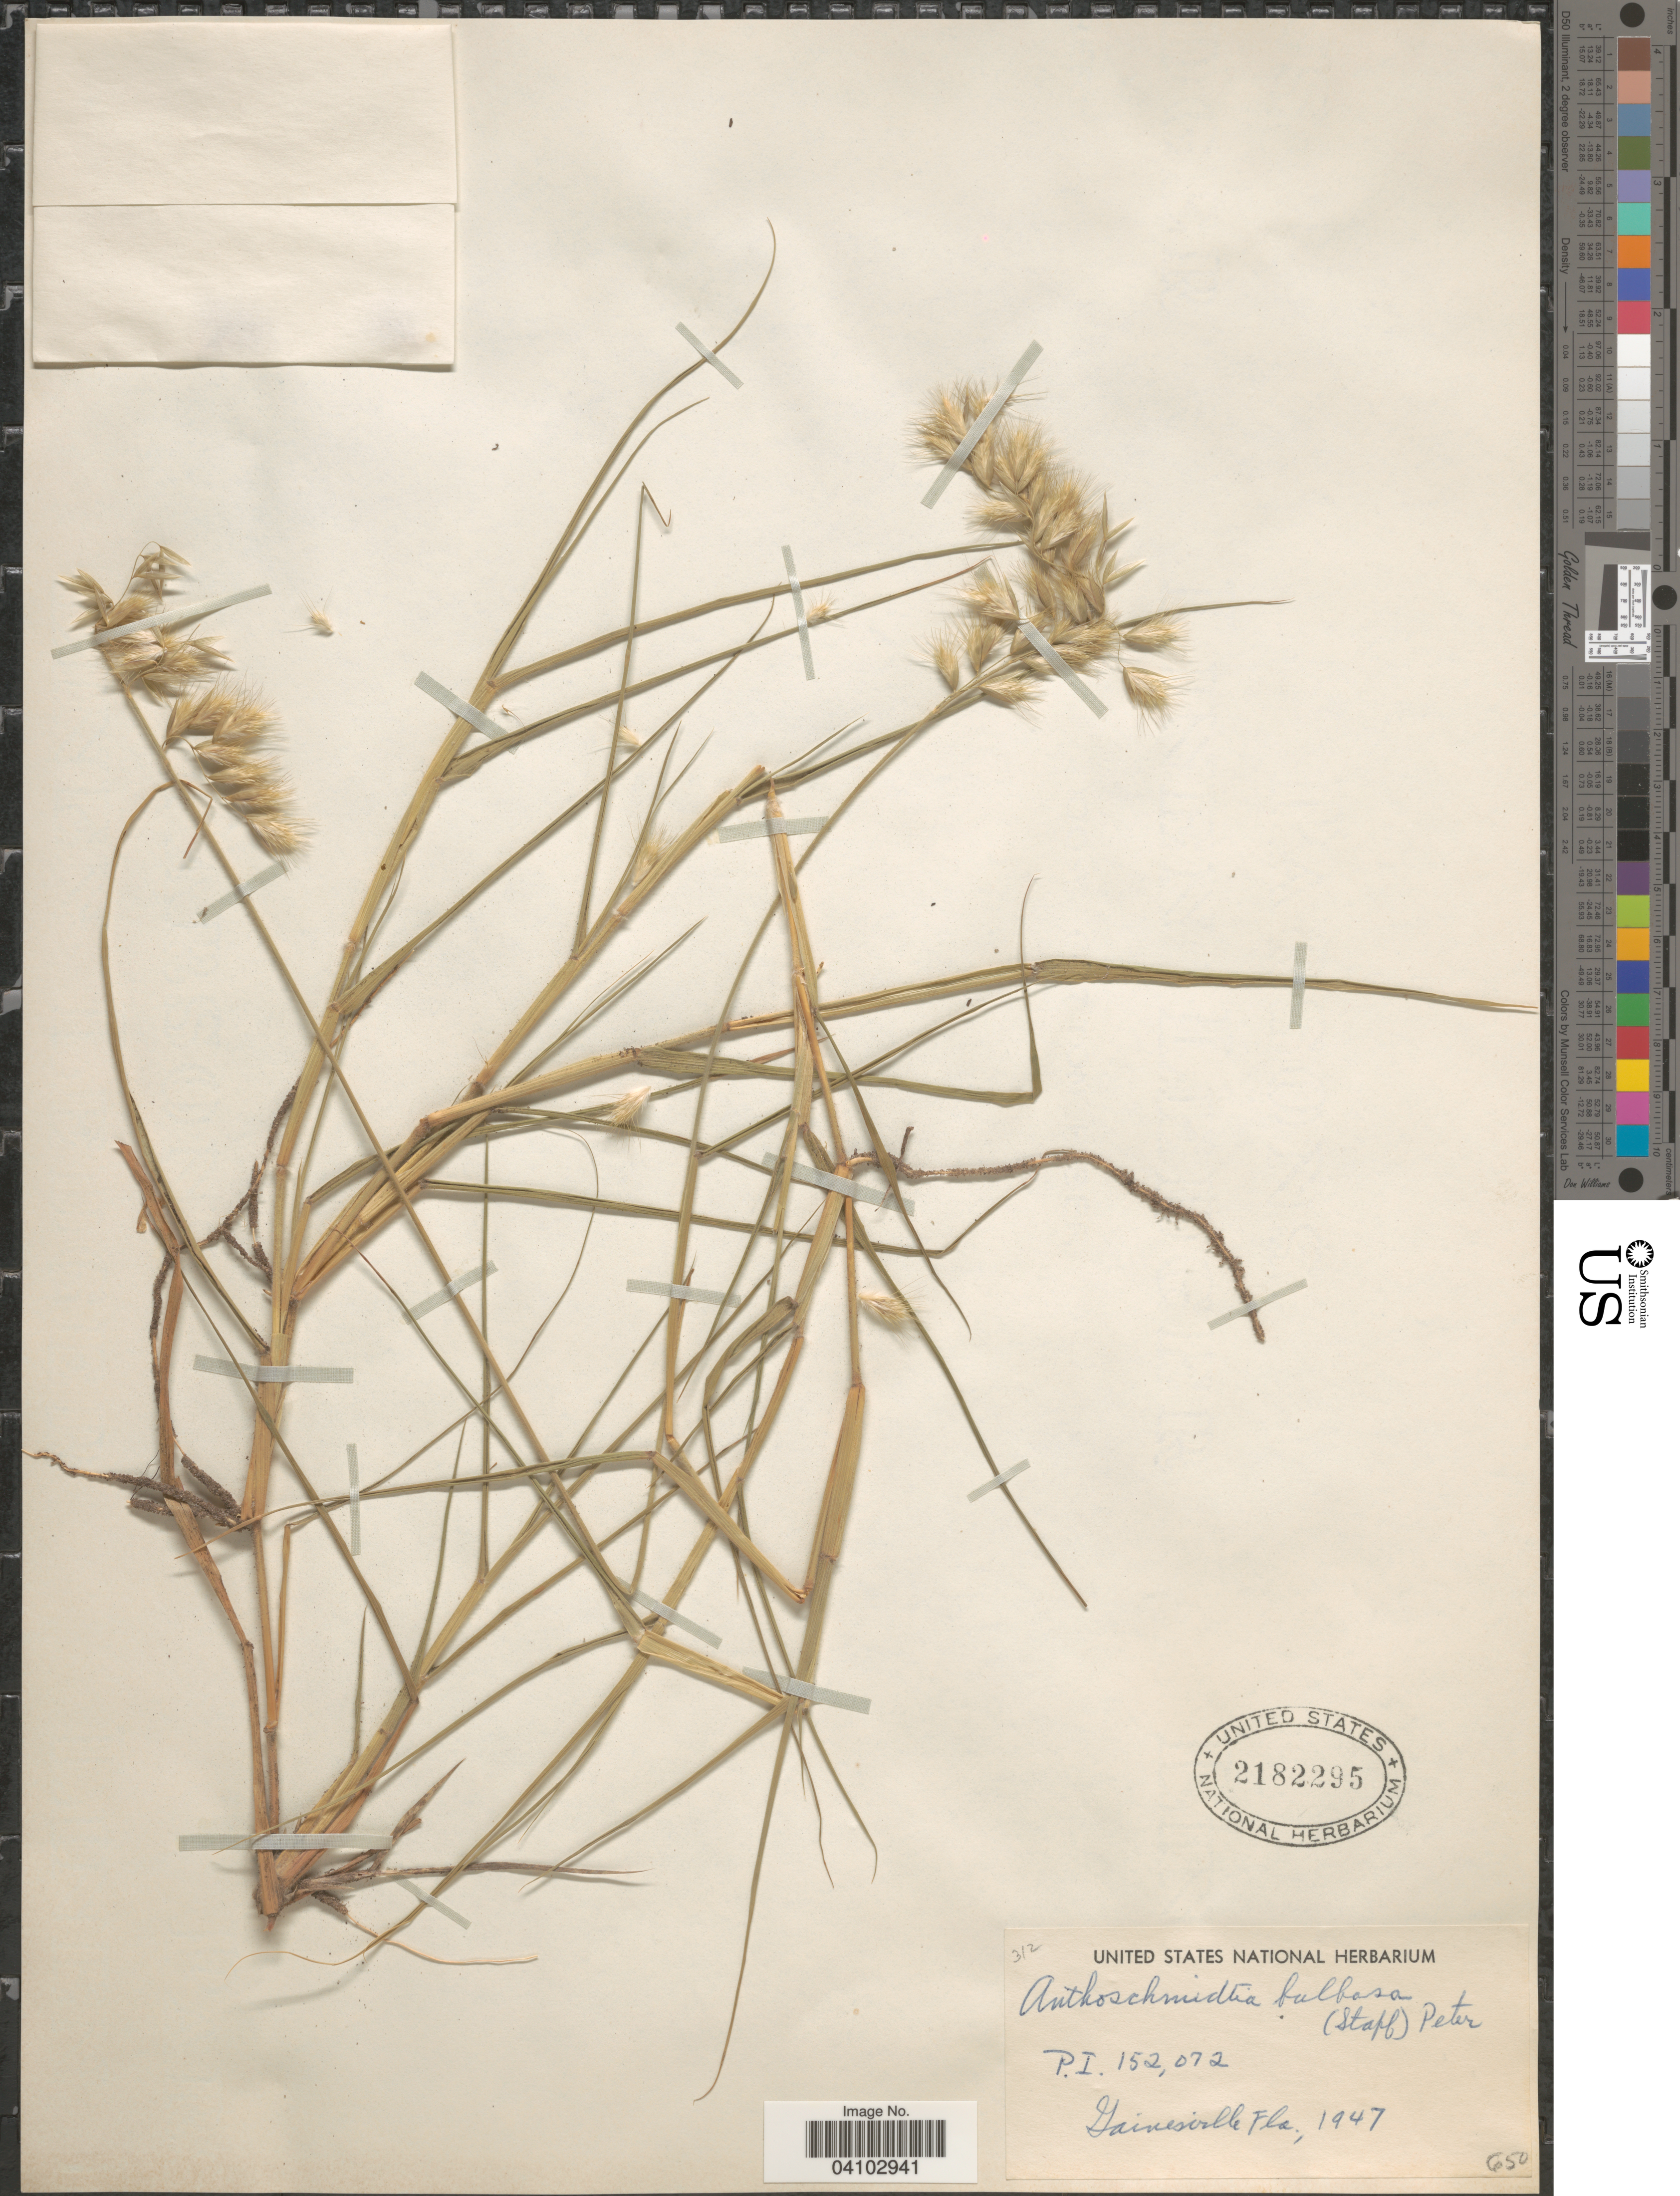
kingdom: Plantae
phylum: Tracheophyta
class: Liliopsida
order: Poales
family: Poaceae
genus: Schmidtia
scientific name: Schmidtia bulbosa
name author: Stapf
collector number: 650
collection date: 1947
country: United States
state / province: Florida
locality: Gainesville Fla. P.I. 152,072.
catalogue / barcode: US 2182295